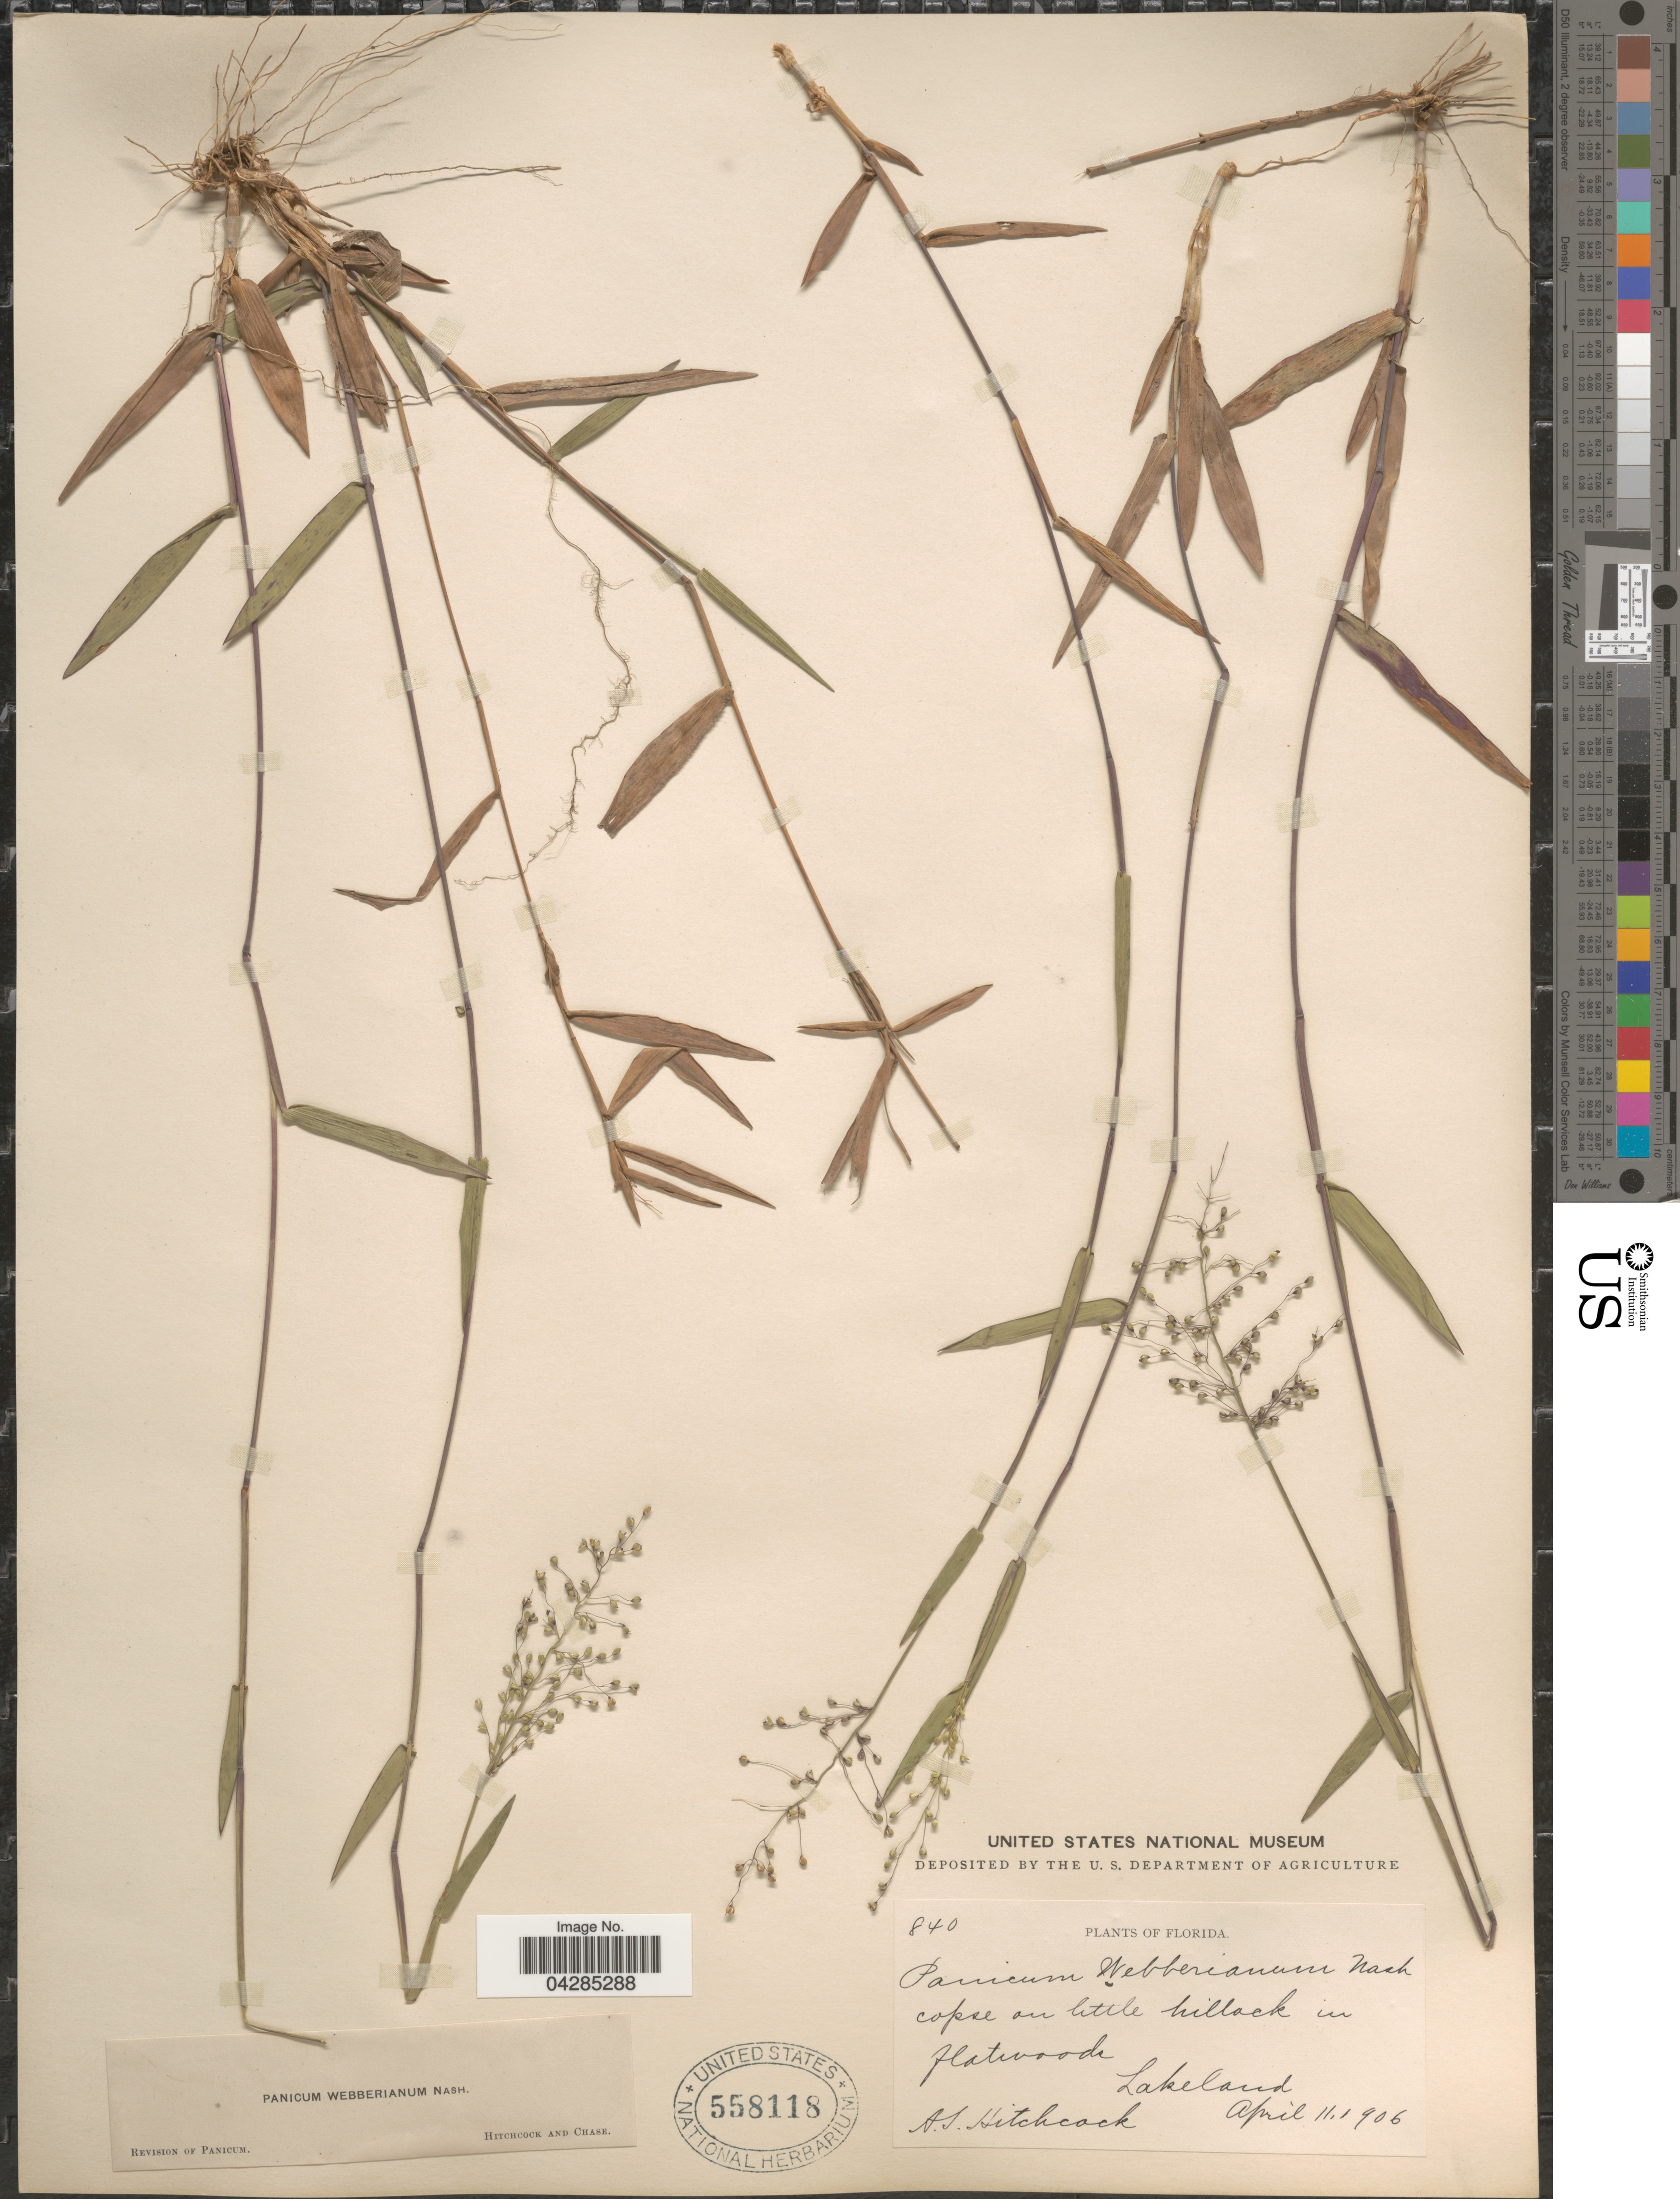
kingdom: Plantae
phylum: Tracheophyta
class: Liliopsida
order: Poales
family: Poaceae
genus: Dichanthelium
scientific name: Dichanthelium portoricense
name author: (Desv. ex Ham.) B.F. Hansen & Wunderlin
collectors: A. S. Hitchcock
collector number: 840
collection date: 1906-04-11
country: United States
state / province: Florida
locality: On little hillock in flatwoods, Lakeland.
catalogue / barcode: US 558118